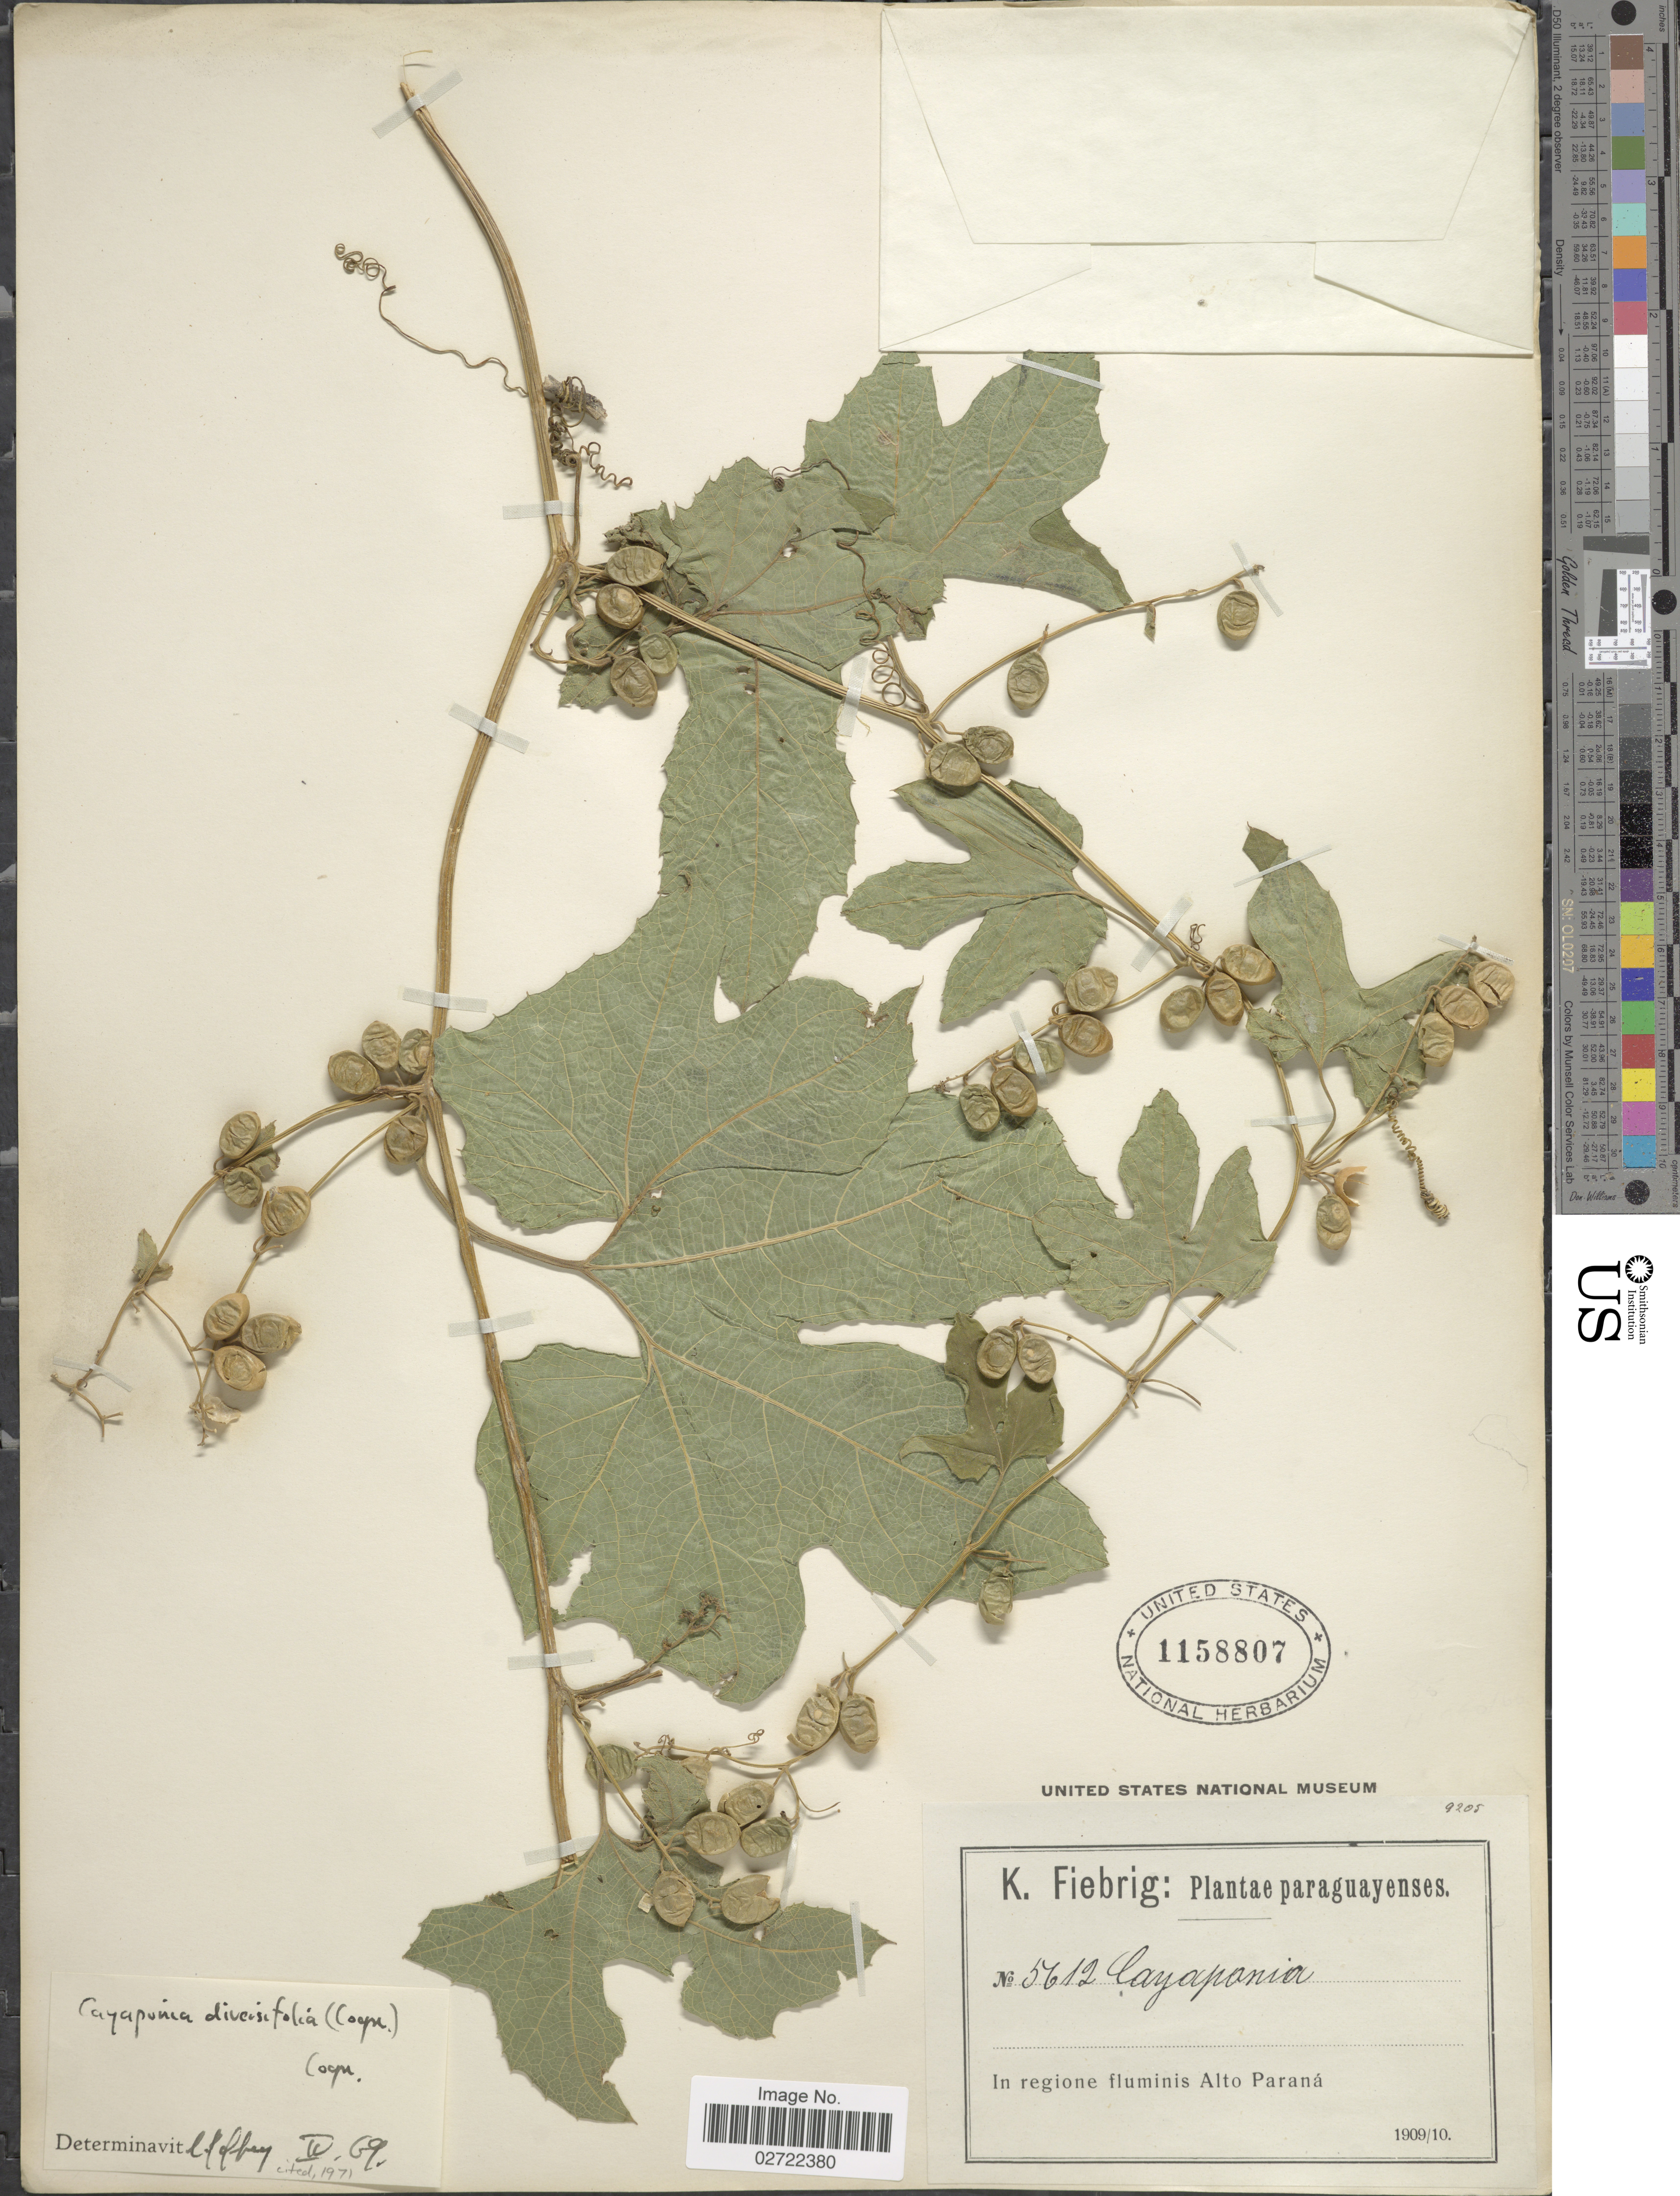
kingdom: Plantae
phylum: Tracheophyta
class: Magnoliopsida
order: Cucurbitales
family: Cucurbitaceae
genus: Cayaponia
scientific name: Cayaponia diversifolia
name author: (Cogn.) Cogn.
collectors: K. Fiebrig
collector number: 5612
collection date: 1909/1910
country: Paraguay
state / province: Alto Parana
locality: In regione fluminis Alto Paraná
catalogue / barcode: US 1158807